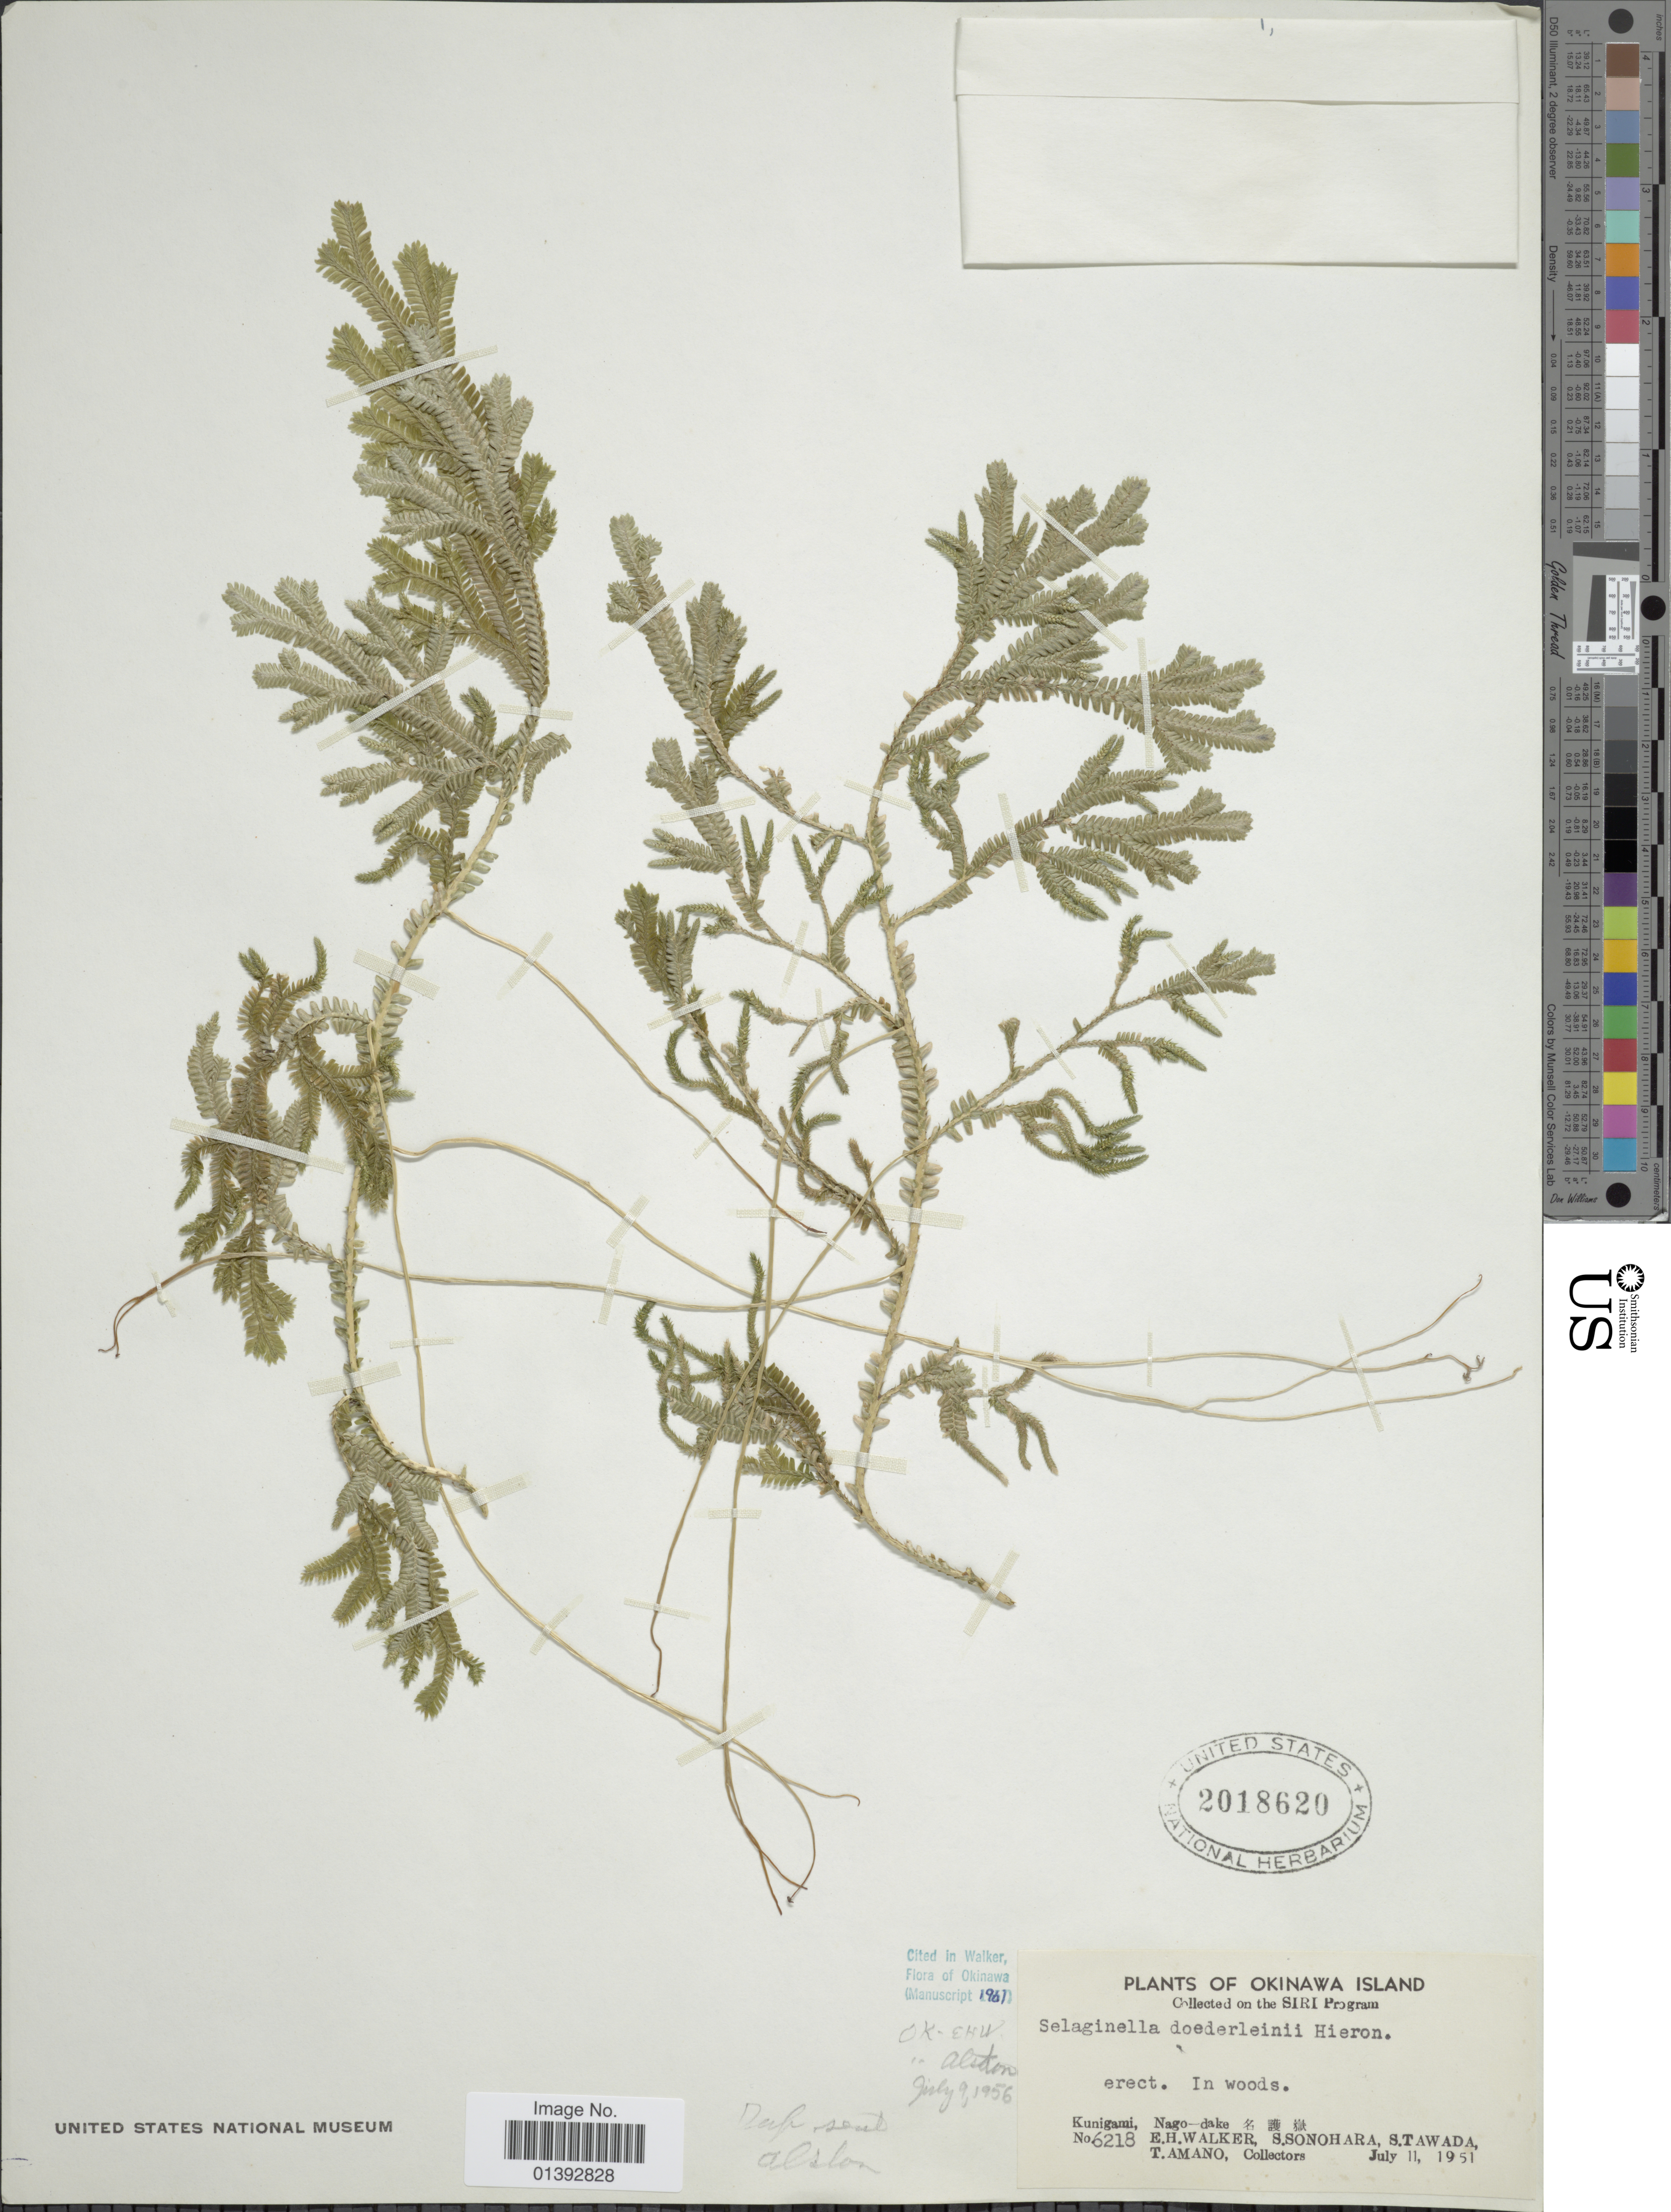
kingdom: Plantae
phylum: Tracheophyta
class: Lycopodiopsida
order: Selaginellales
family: Selaginellaceae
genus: Selaginella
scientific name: Selaginella doederleinii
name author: Hieron.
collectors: E. H. Walker, S. Sonohara, S. Tawada & T. Amano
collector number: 6218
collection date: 1951-07-11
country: Japan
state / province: Okinawa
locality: Okinawa Island, Kunigami, Nago-dake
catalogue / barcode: US 2018620